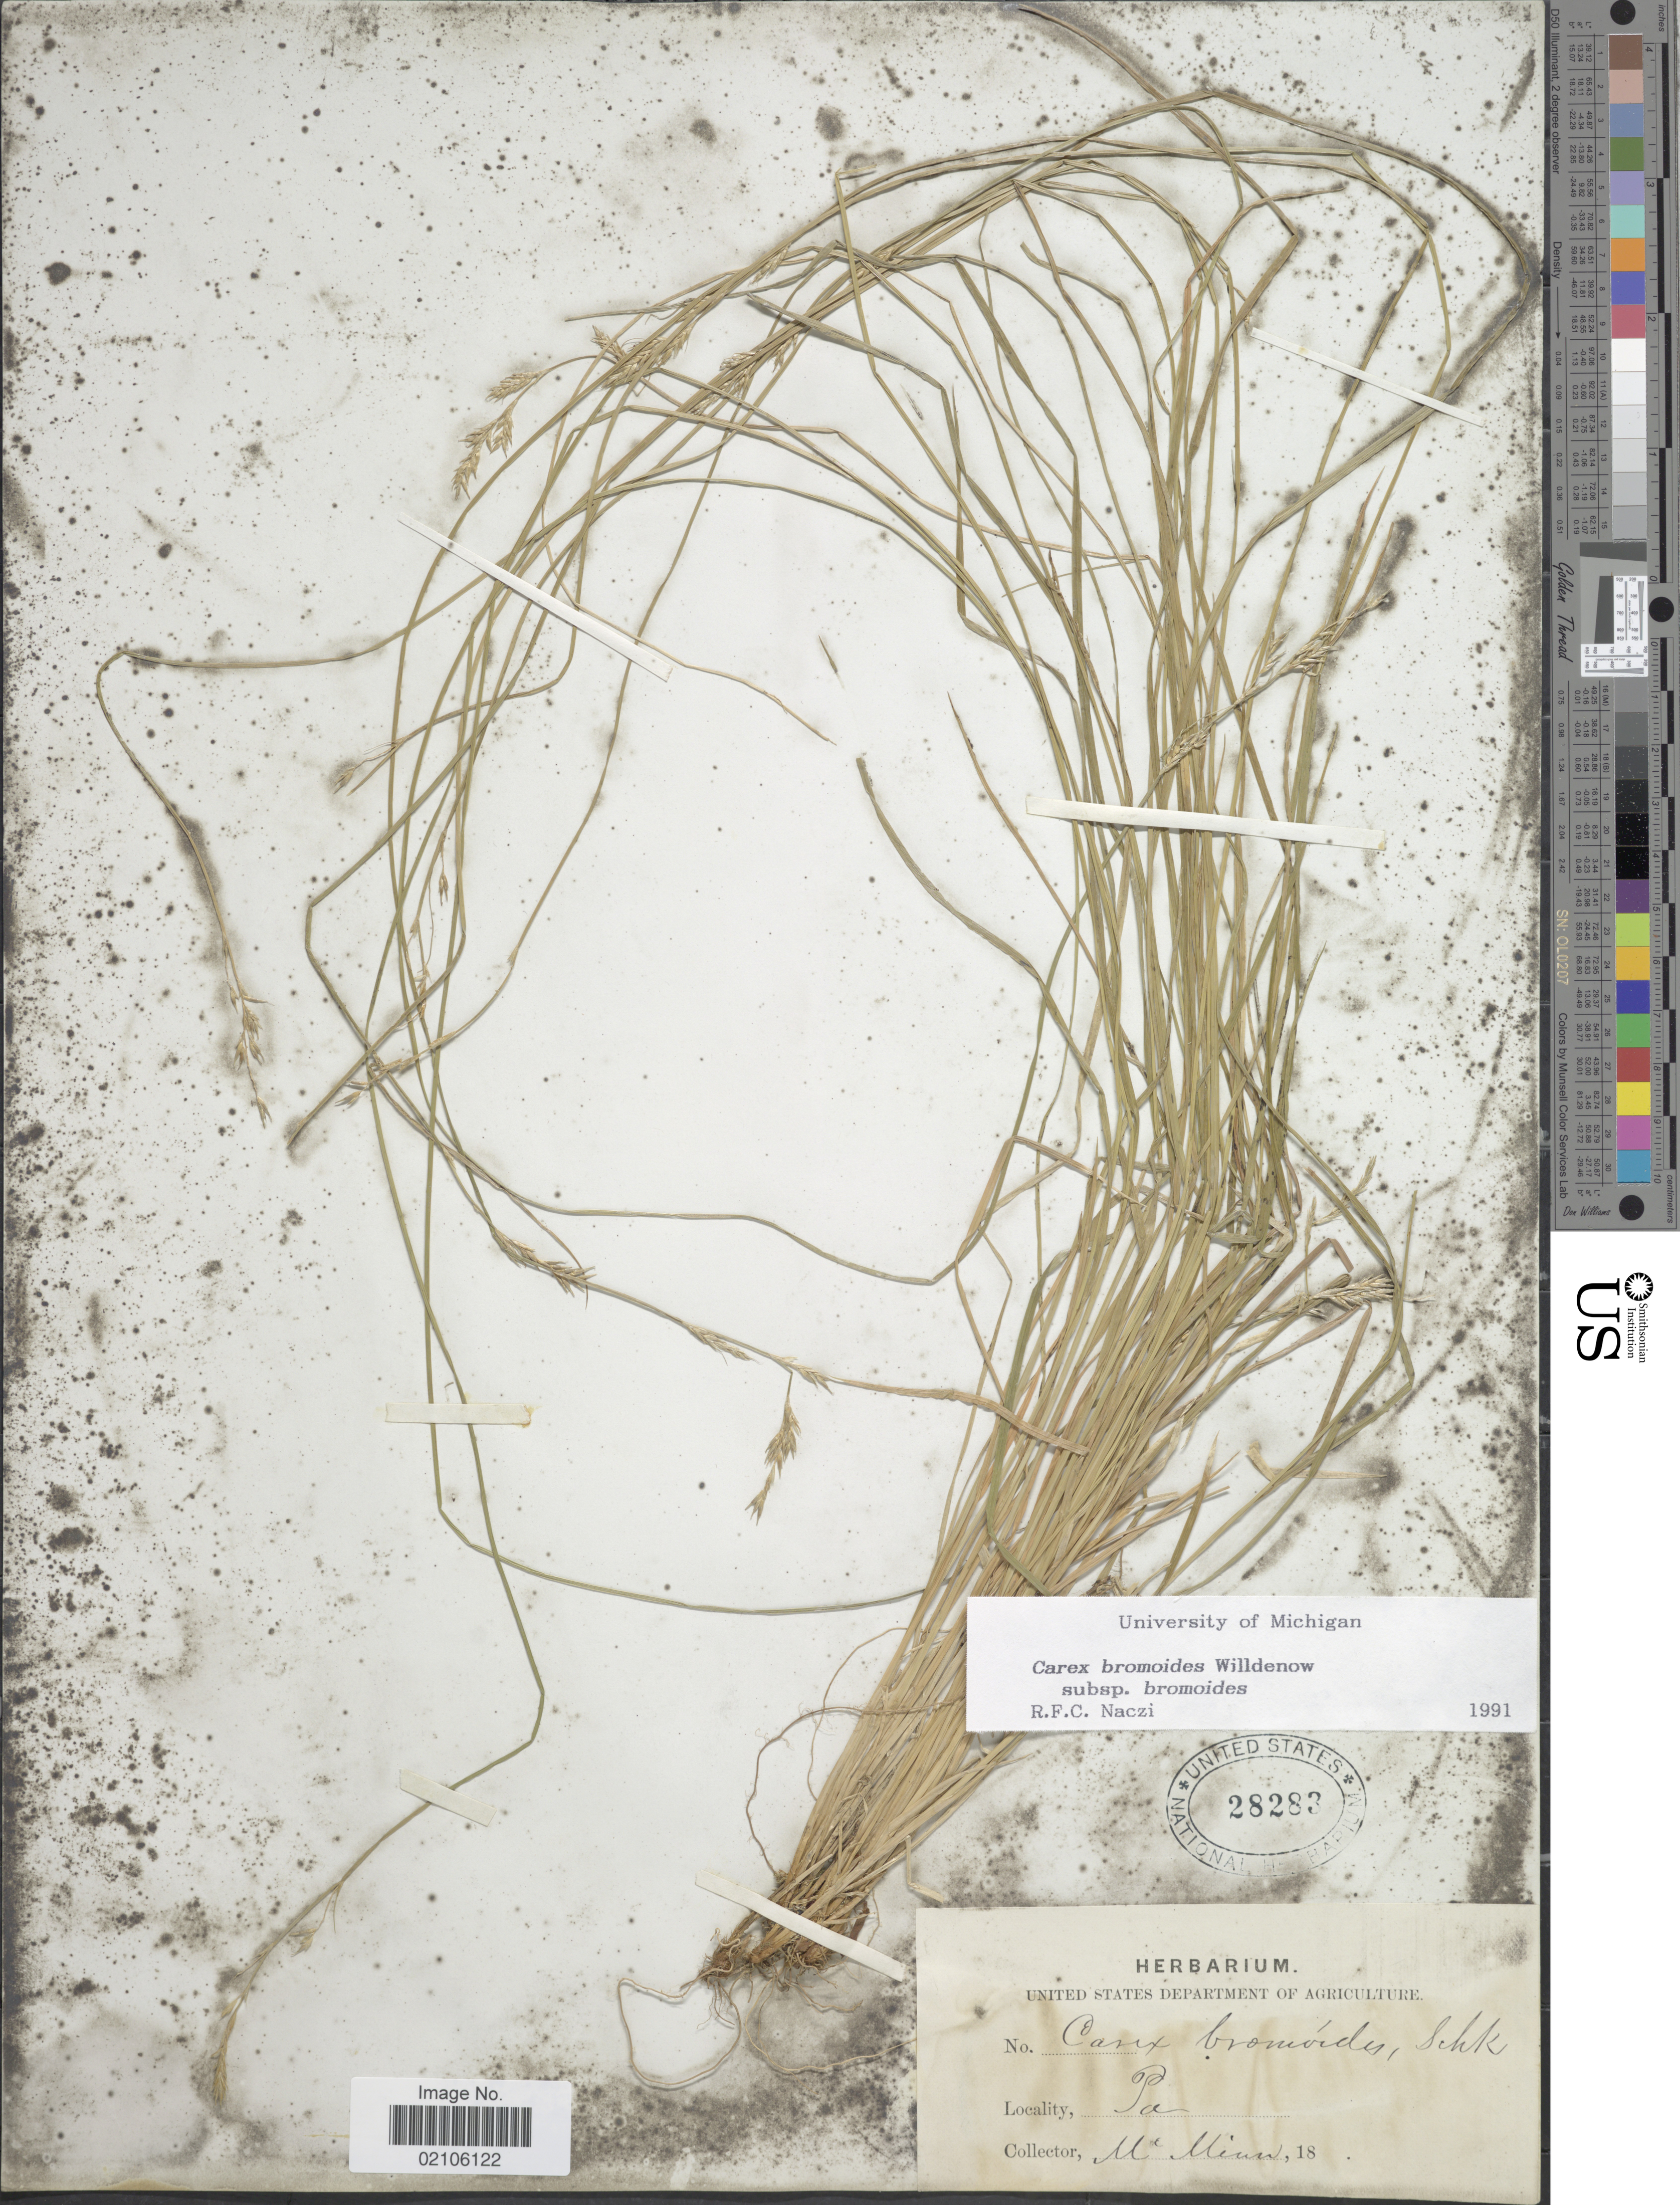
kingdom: Plantae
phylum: Tracheophyta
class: Liliopsida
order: Poales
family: Cyperaceae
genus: Carex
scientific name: Carex bromoides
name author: Willd.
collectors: McMinn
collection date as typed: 18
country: United States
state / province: Pennsylvania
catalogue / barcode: US 28283